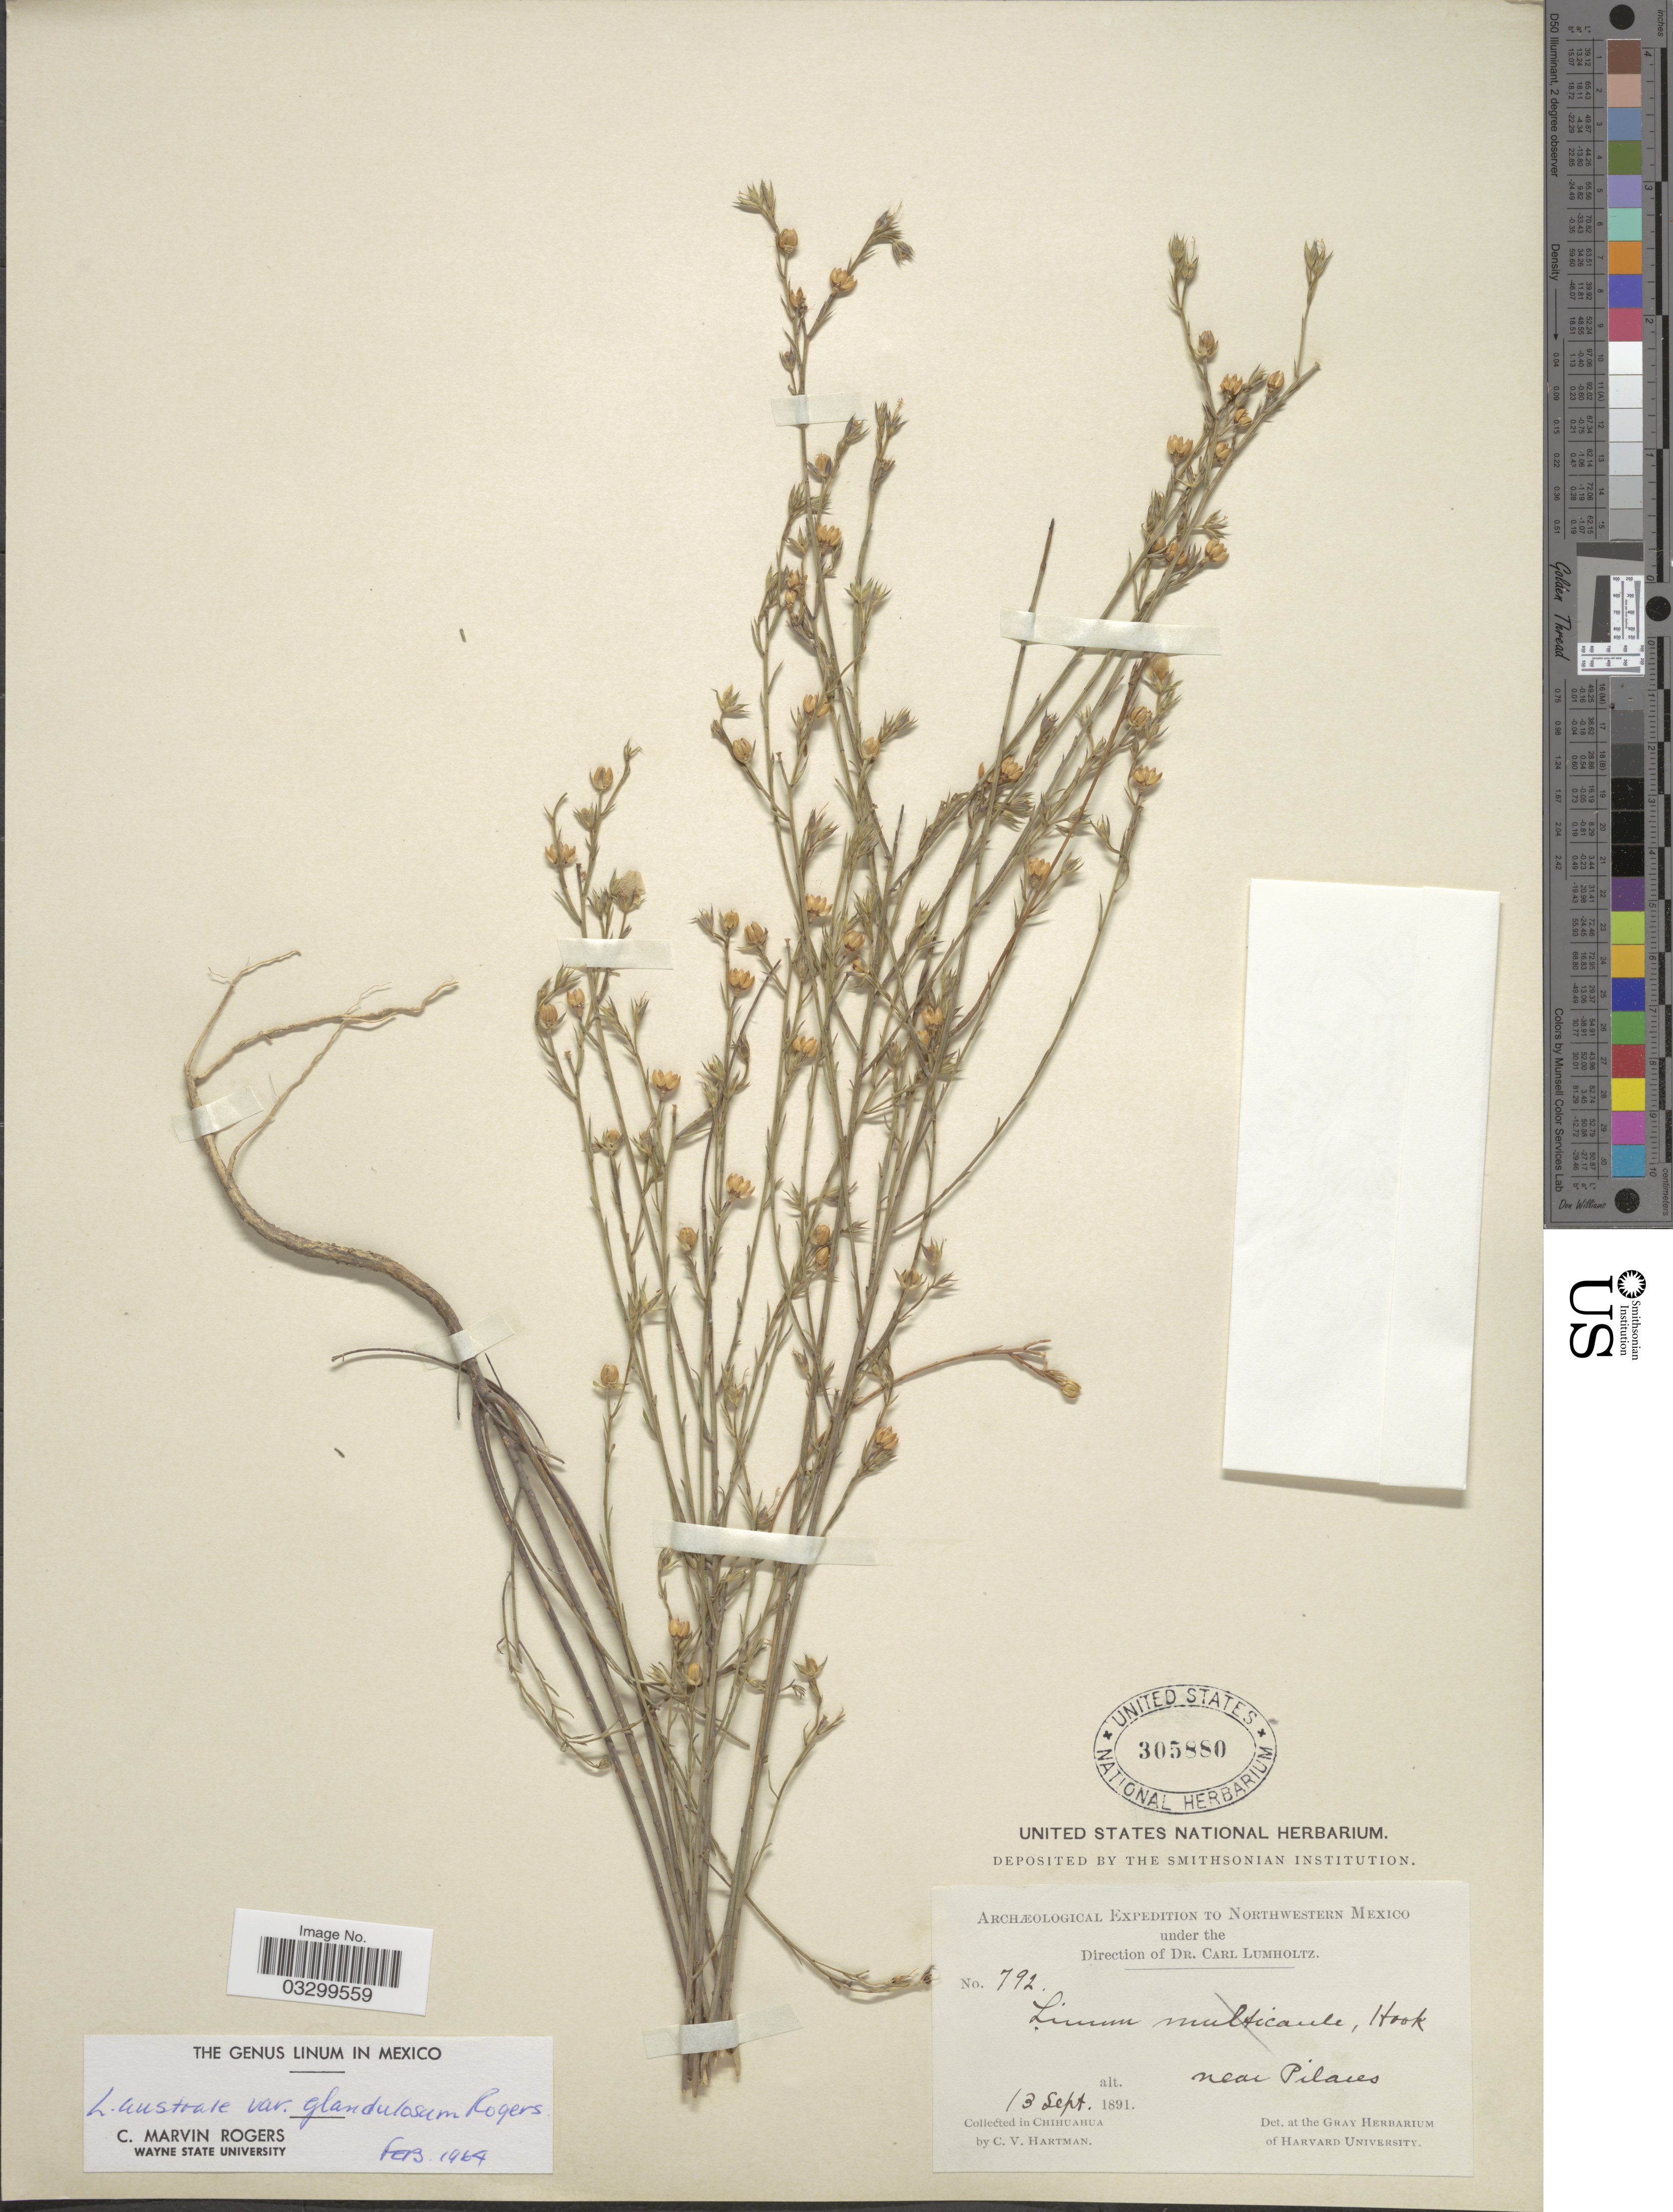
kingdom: Plantae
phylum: Tracheophyta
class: Magnoliopsida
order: Malpighiales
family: Linaceae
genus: Linum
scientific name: Linum australe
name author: A. Heller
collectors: C. V. Hartman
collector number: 792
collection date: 1891-09-13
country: Mexico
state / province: Chihuahua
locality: Northwestern Mexico. Near Pilares.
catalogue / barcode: US 305880